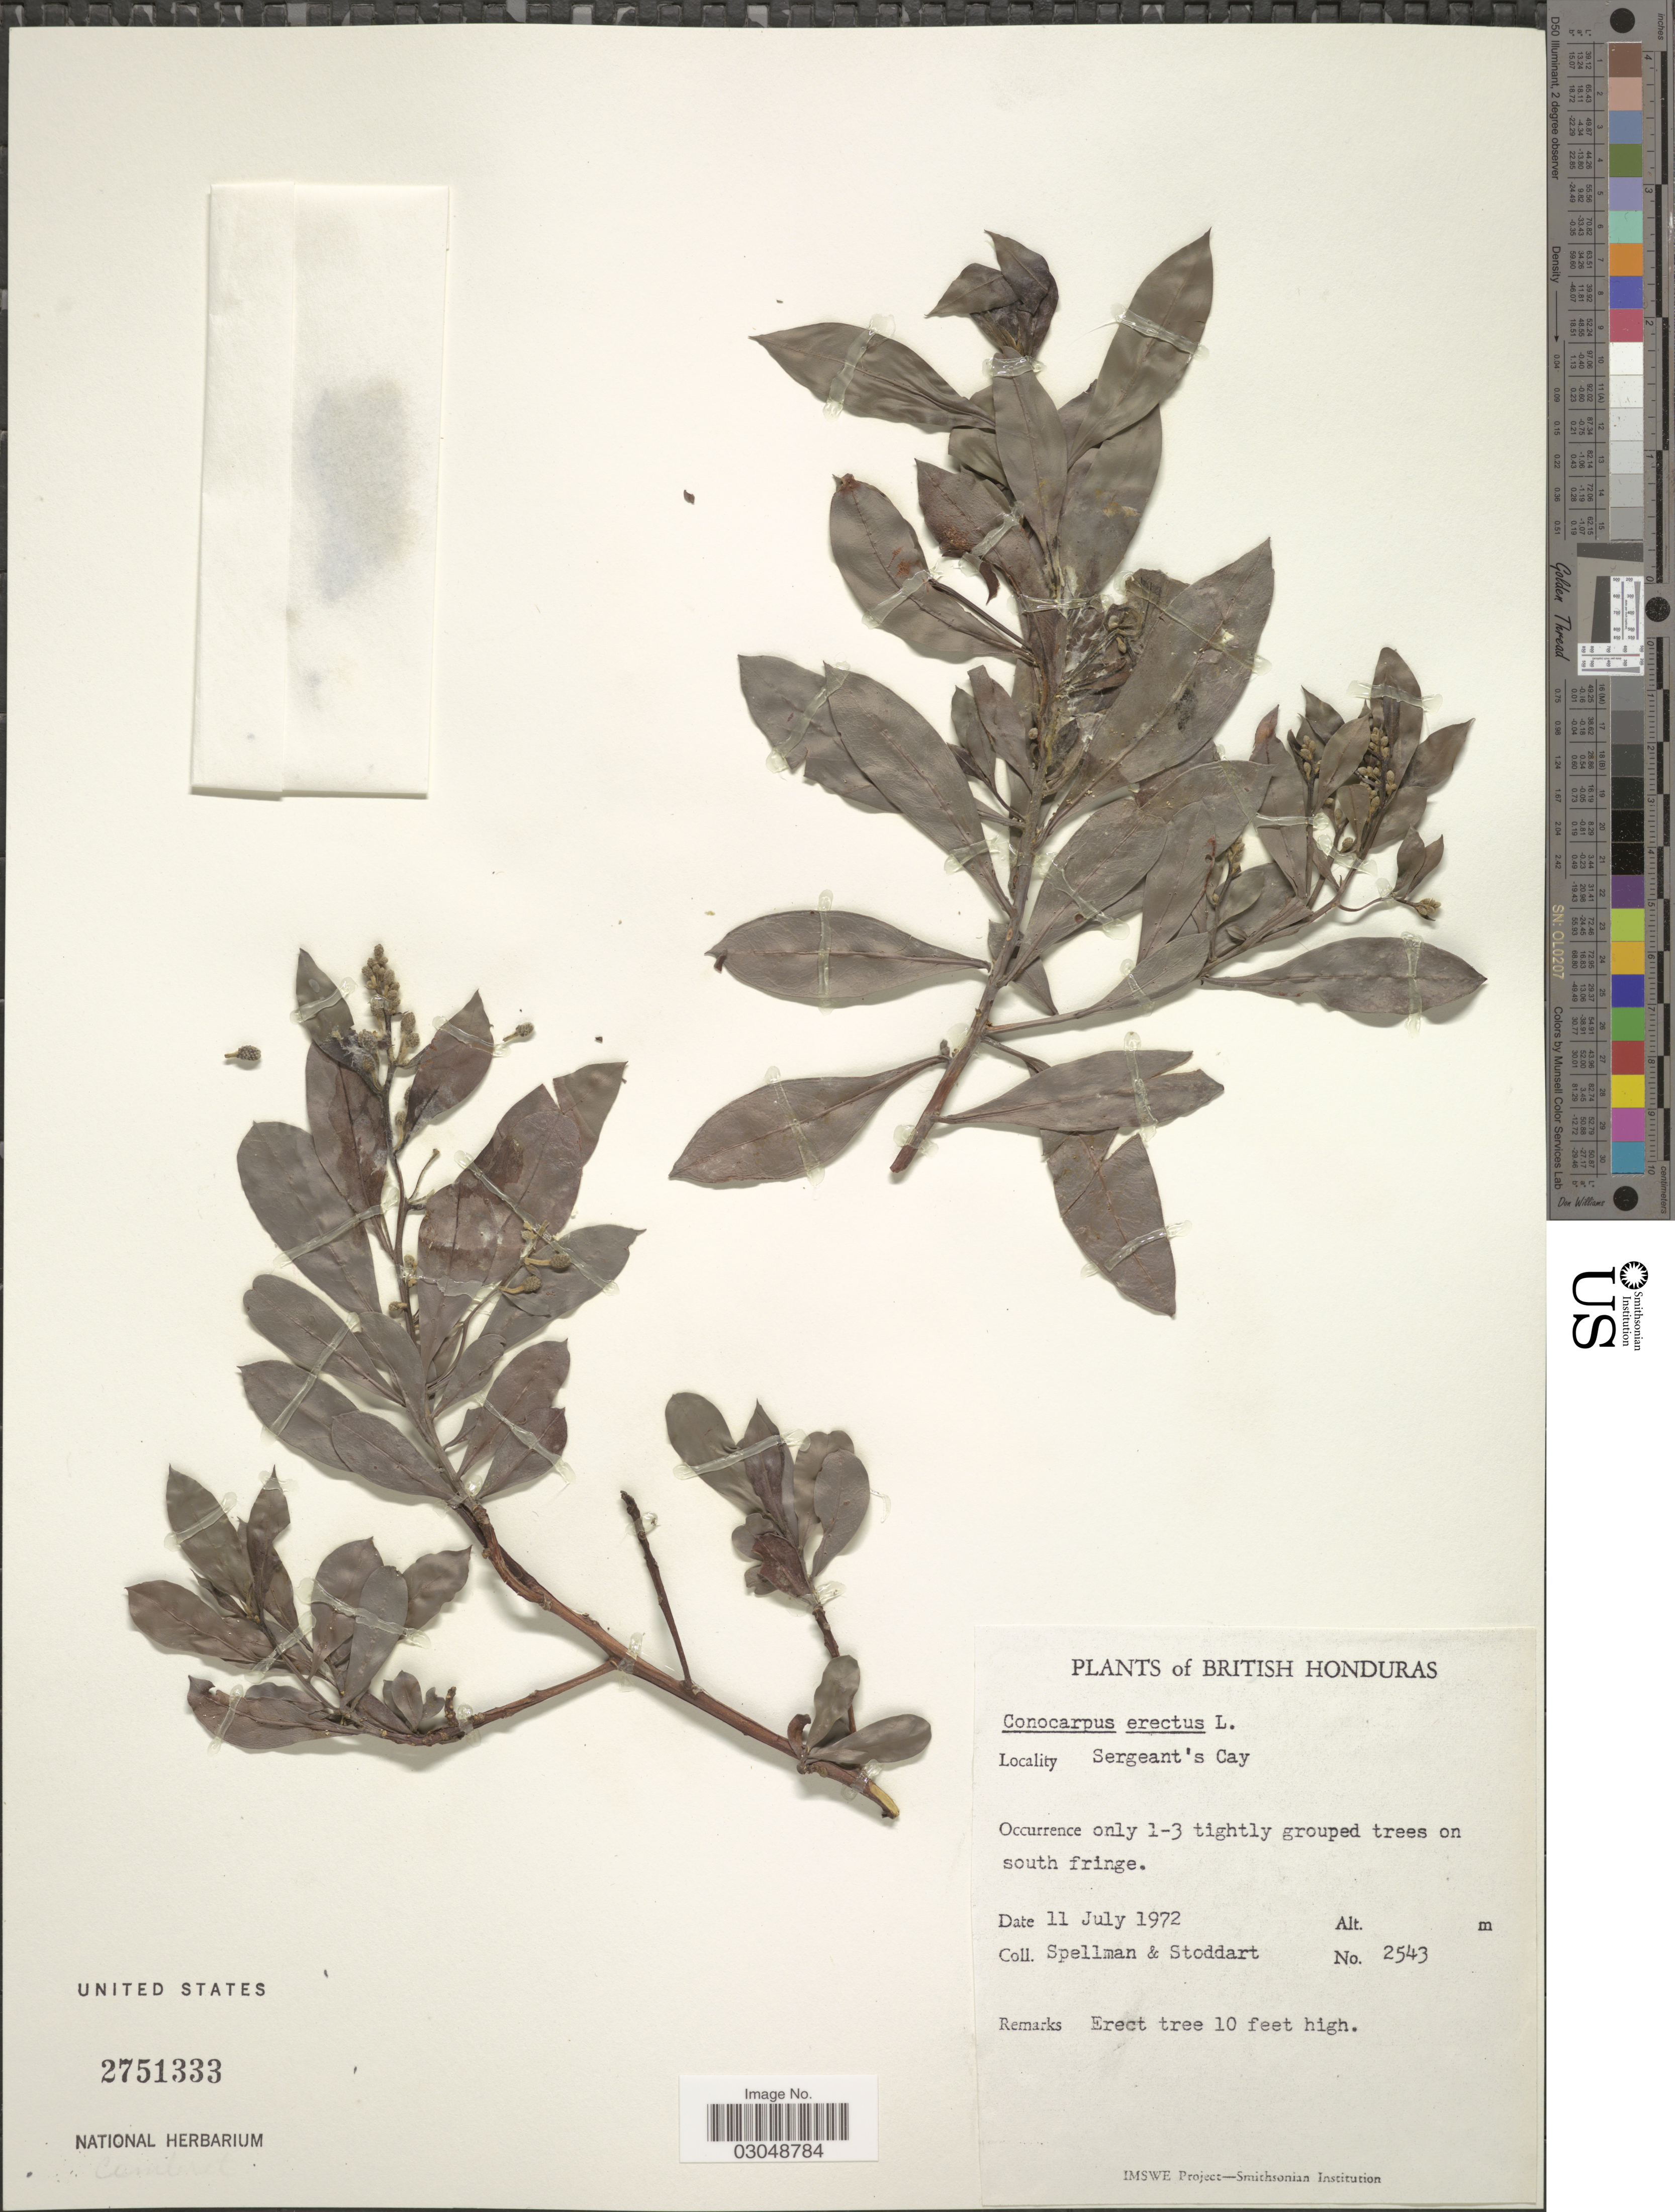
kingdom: Plantae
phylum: Tracheophyta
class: Magnoliopsida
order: Myrtales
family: Combretaceae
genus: Conocarpus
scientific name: Conocarpus erectus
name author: L.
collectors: Spellman, -- & -. Stoddart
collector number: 2543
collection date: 1972-07-11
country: Belize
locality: British Honduras. Sergeant's Cay.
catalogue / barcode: US 2751333